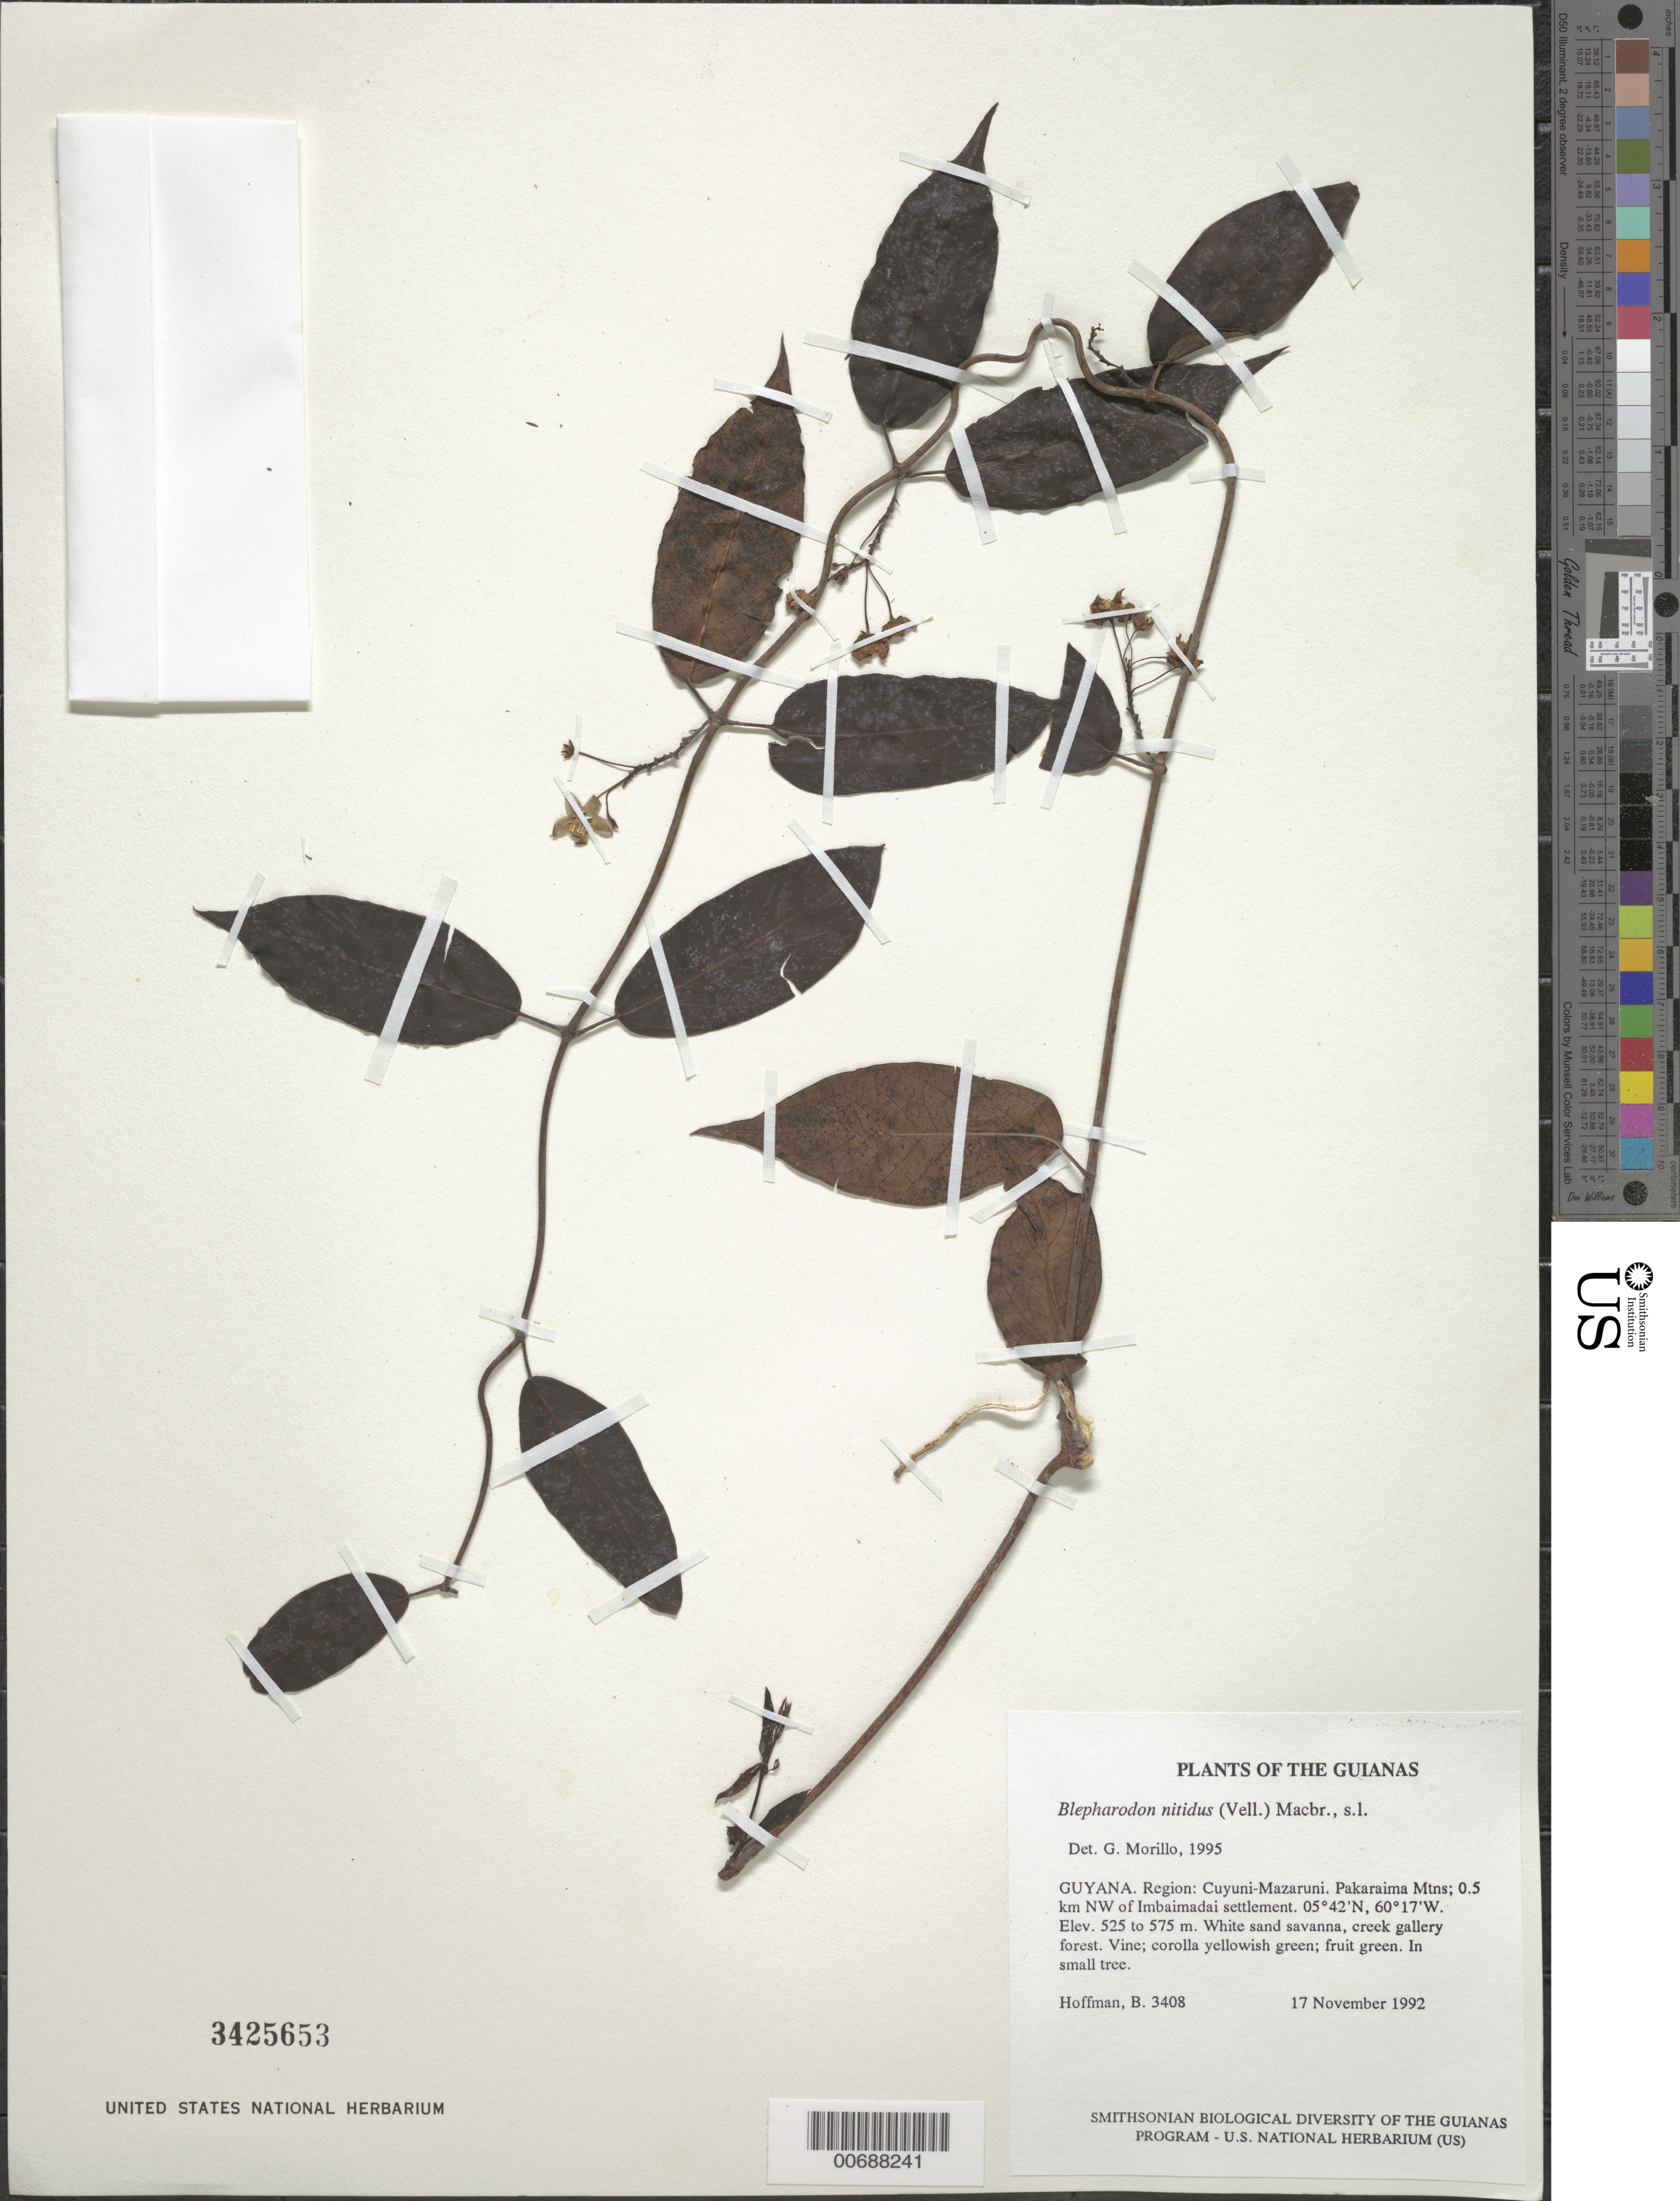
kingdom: Plantae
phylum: Tracheophyta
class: Magnoliopsida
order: Gentianales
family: Apocynaceae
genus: Blepharodon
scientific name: Blepharodon nitidus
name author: (Vell.) J.F. Macbr.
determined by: Morillo, G. N.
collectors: B. Hoffman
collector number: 3408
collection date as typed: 17 November 1992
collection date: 1992-11-17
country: Guyana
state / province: Cuyuni-Mazaruni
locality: Pakaraima Mountains; 0.5 km NW of Imbaimadai settlement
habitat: White sand savanna, creek gallery forest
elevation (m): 525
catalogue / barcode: US 3425653